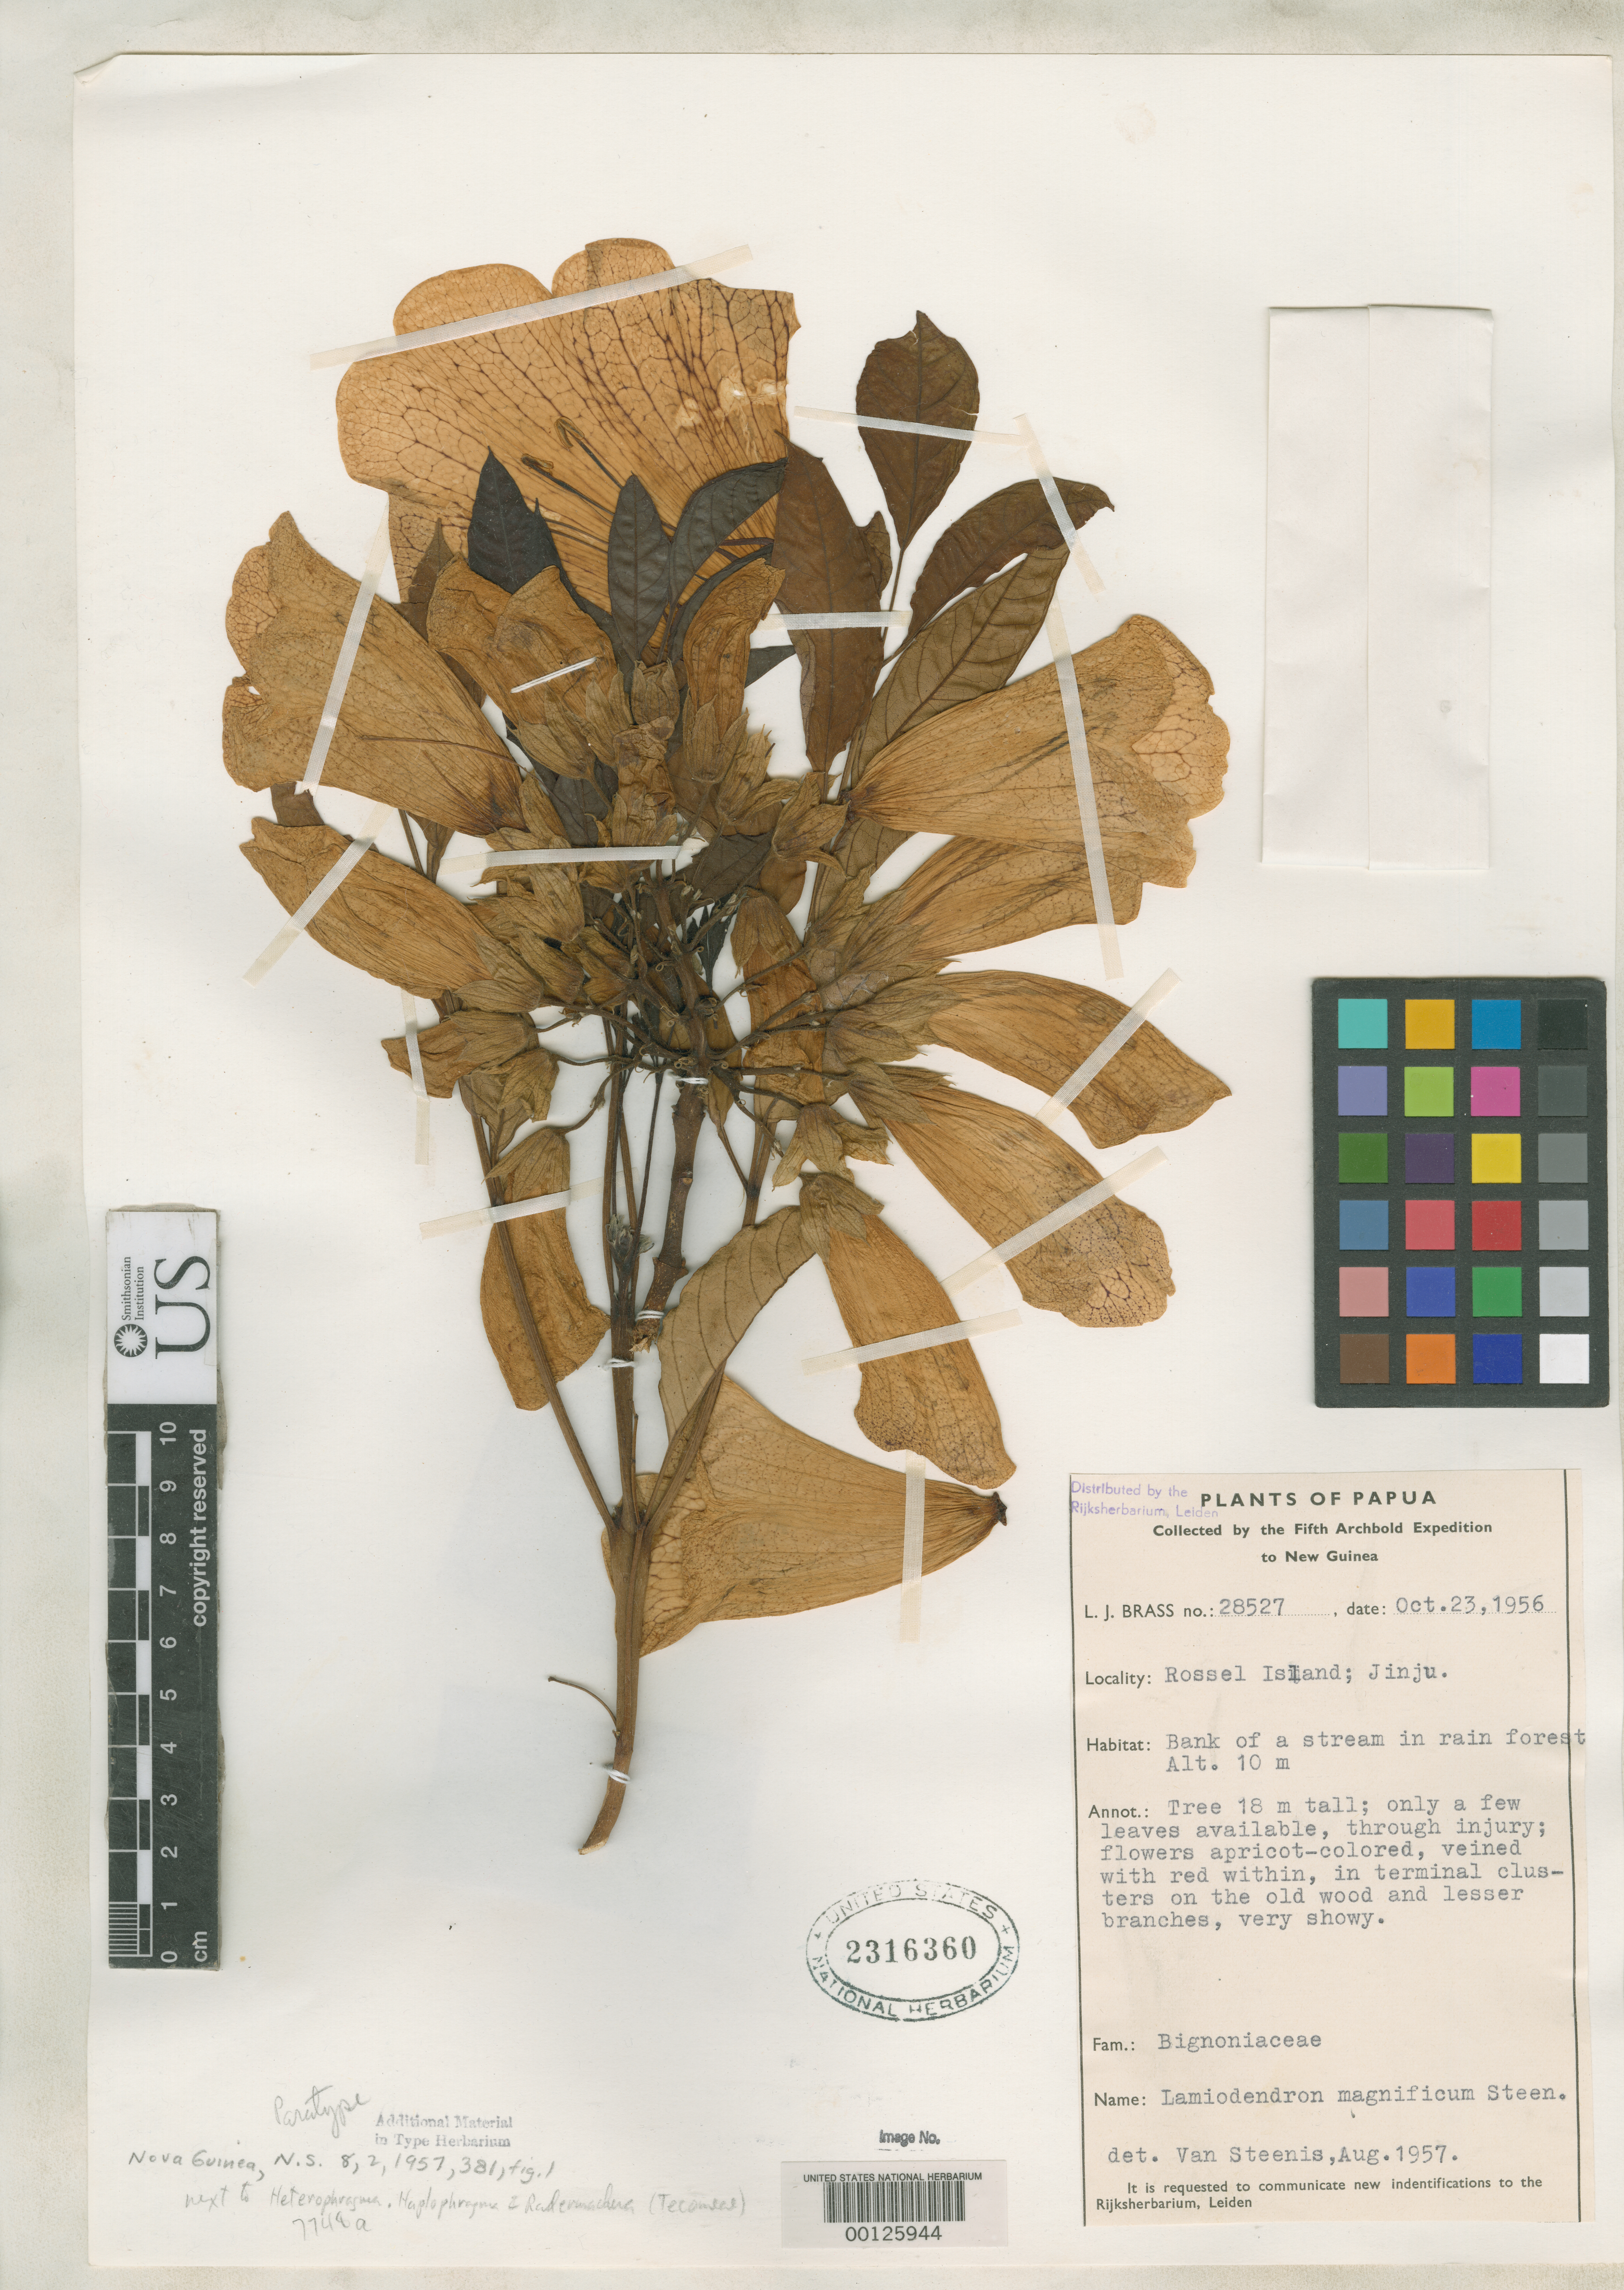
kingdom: Plantae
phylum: Tracheophyta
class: Magnoliopsida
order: Lamiales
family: Bignoniaceae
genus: Lamiodendron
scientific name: Lamiodendron magnificum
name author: Steenis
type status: Paratype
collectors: L. J. Brass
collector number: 28527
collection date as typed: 23 Oct 1956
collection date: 1956-10-23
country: Papua New Guinea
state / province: Milne Bay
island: Rossel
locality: Inju. [Louisade Arch.]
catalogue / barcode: US 2316360